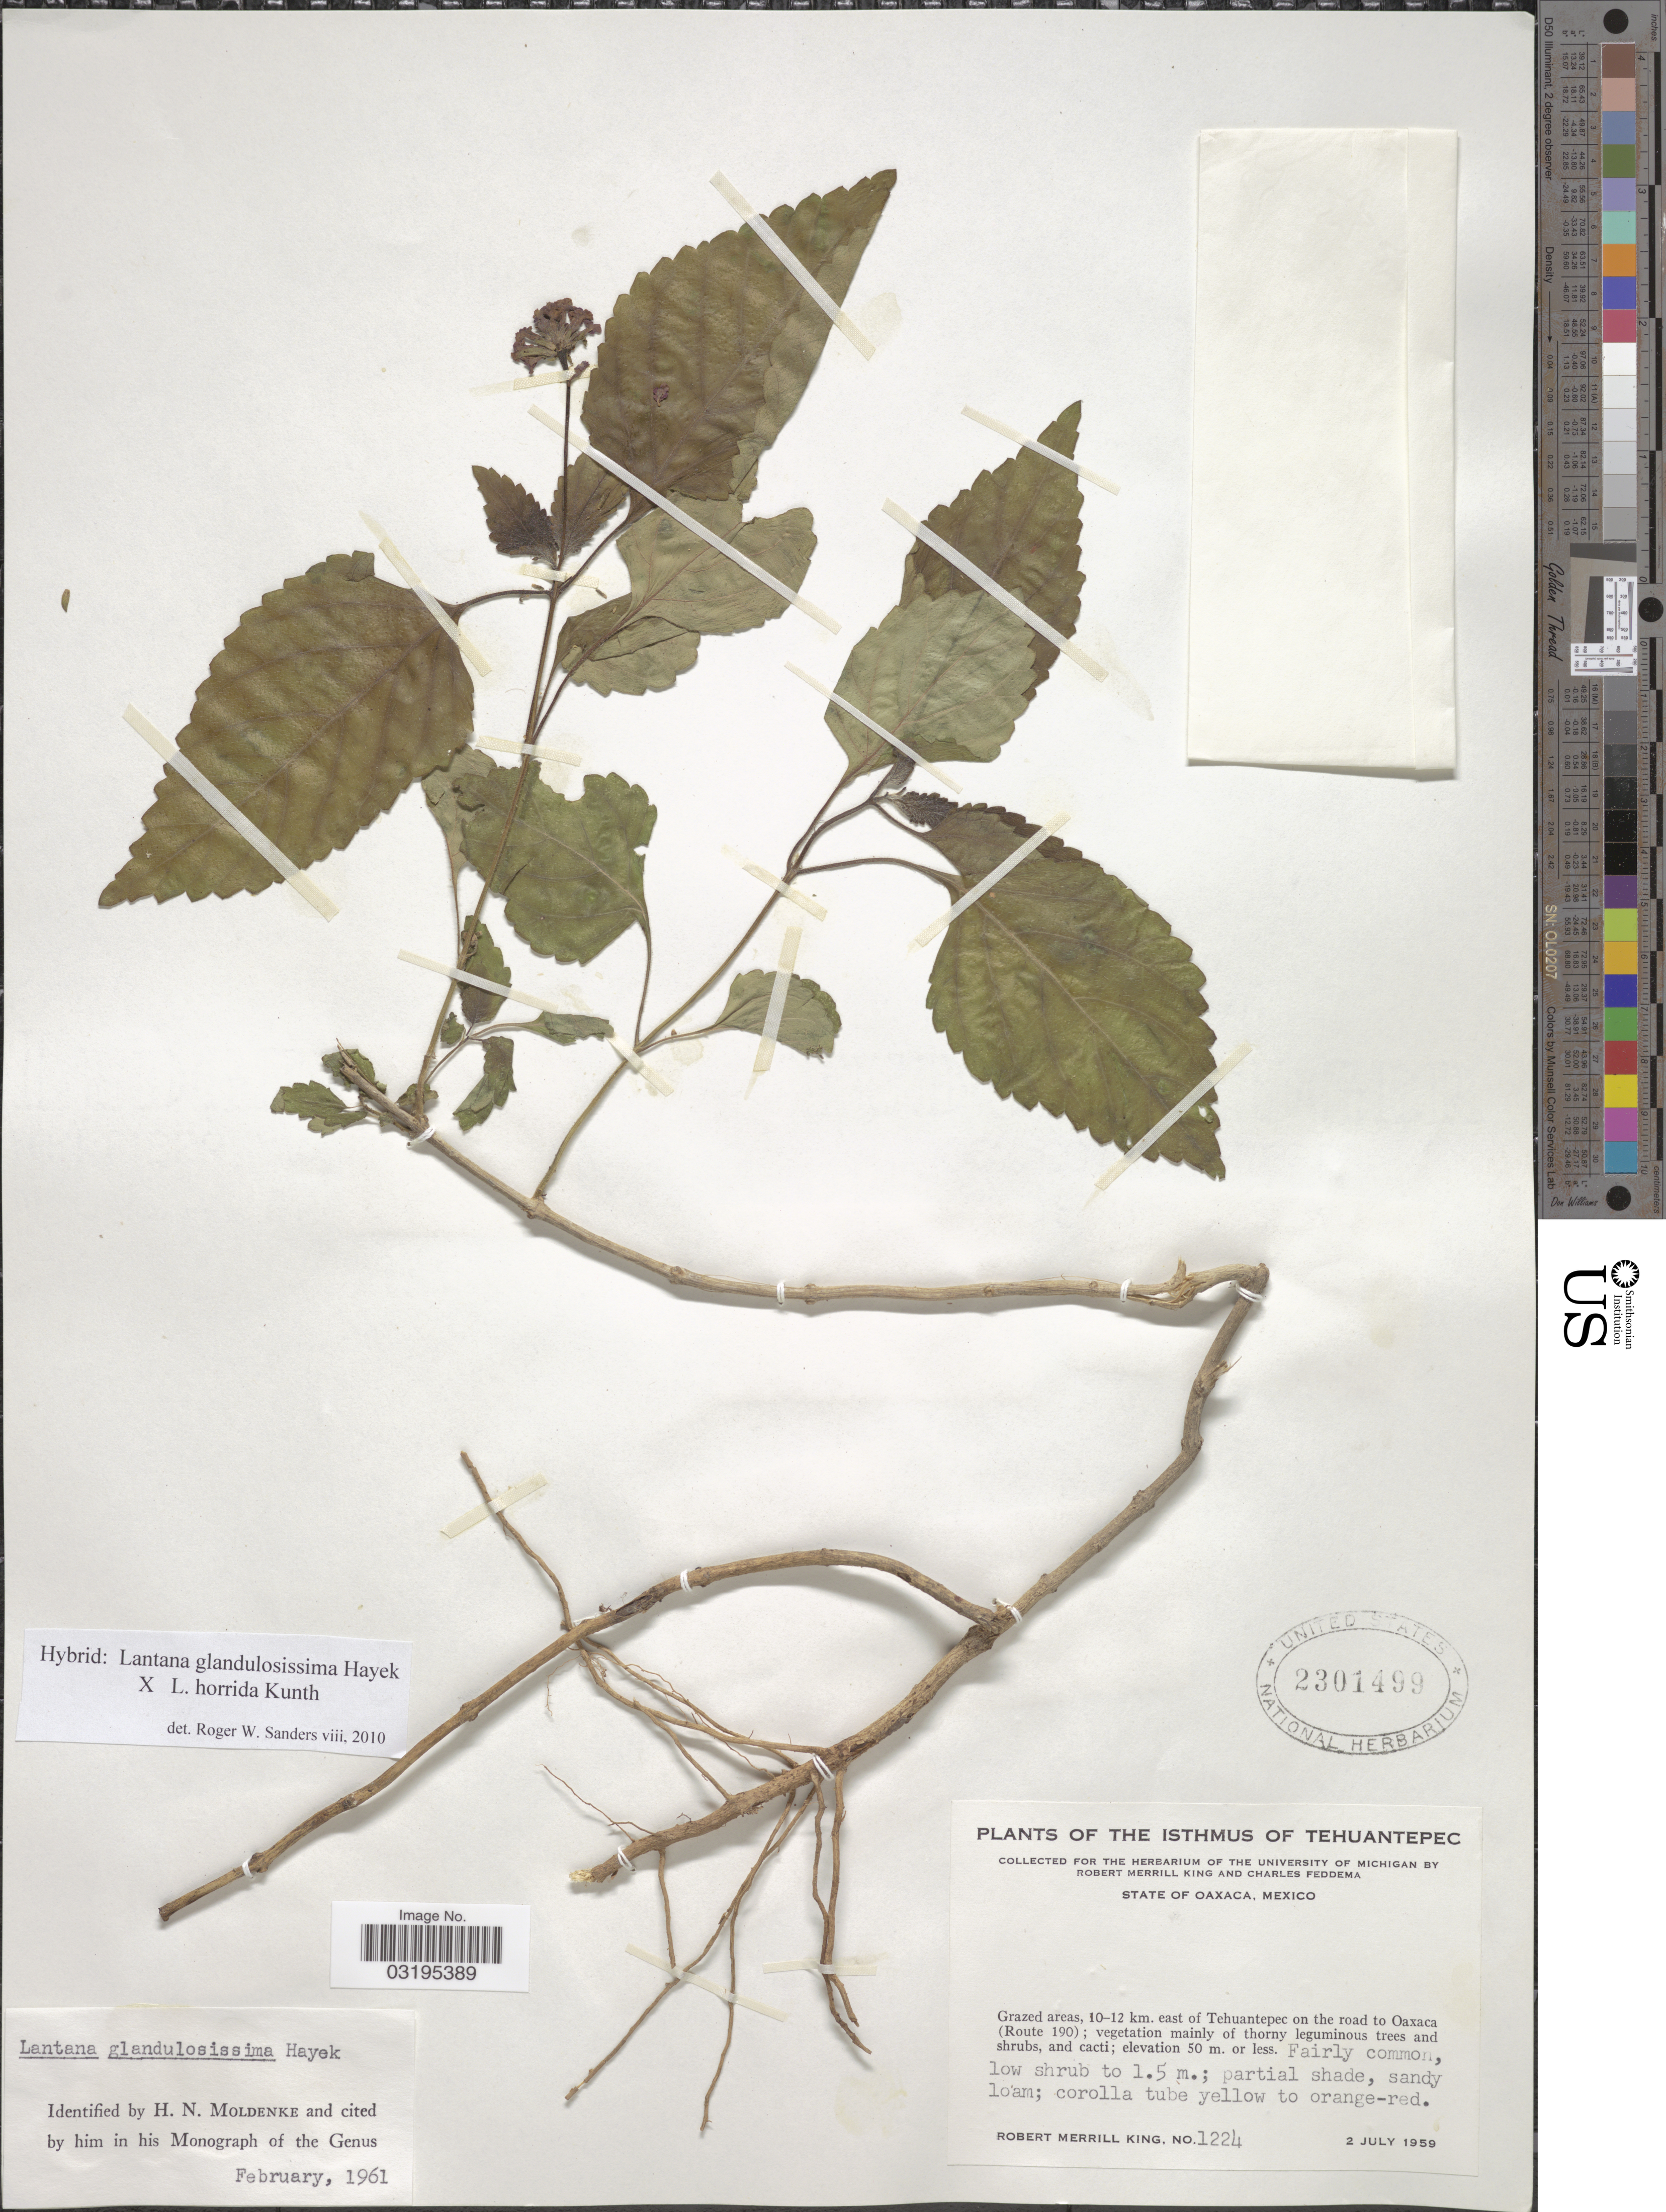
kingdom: Plantae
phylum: Tracheophyta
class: Magnoliopsida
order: Lamiales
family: Verbenaceae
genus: Lantana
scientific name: Lantana glandulosissima x L. horrida Kunth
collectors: R. M. King & C. Feddema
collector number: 1224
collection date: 1959-07-02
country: Mexico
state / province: Oaxaca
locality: Isthmus of Tehuantepec. 10-12 km. east of Tehuantepec on the road to Oaxaca (Route 190).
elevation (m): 50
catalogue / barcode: US 2301499